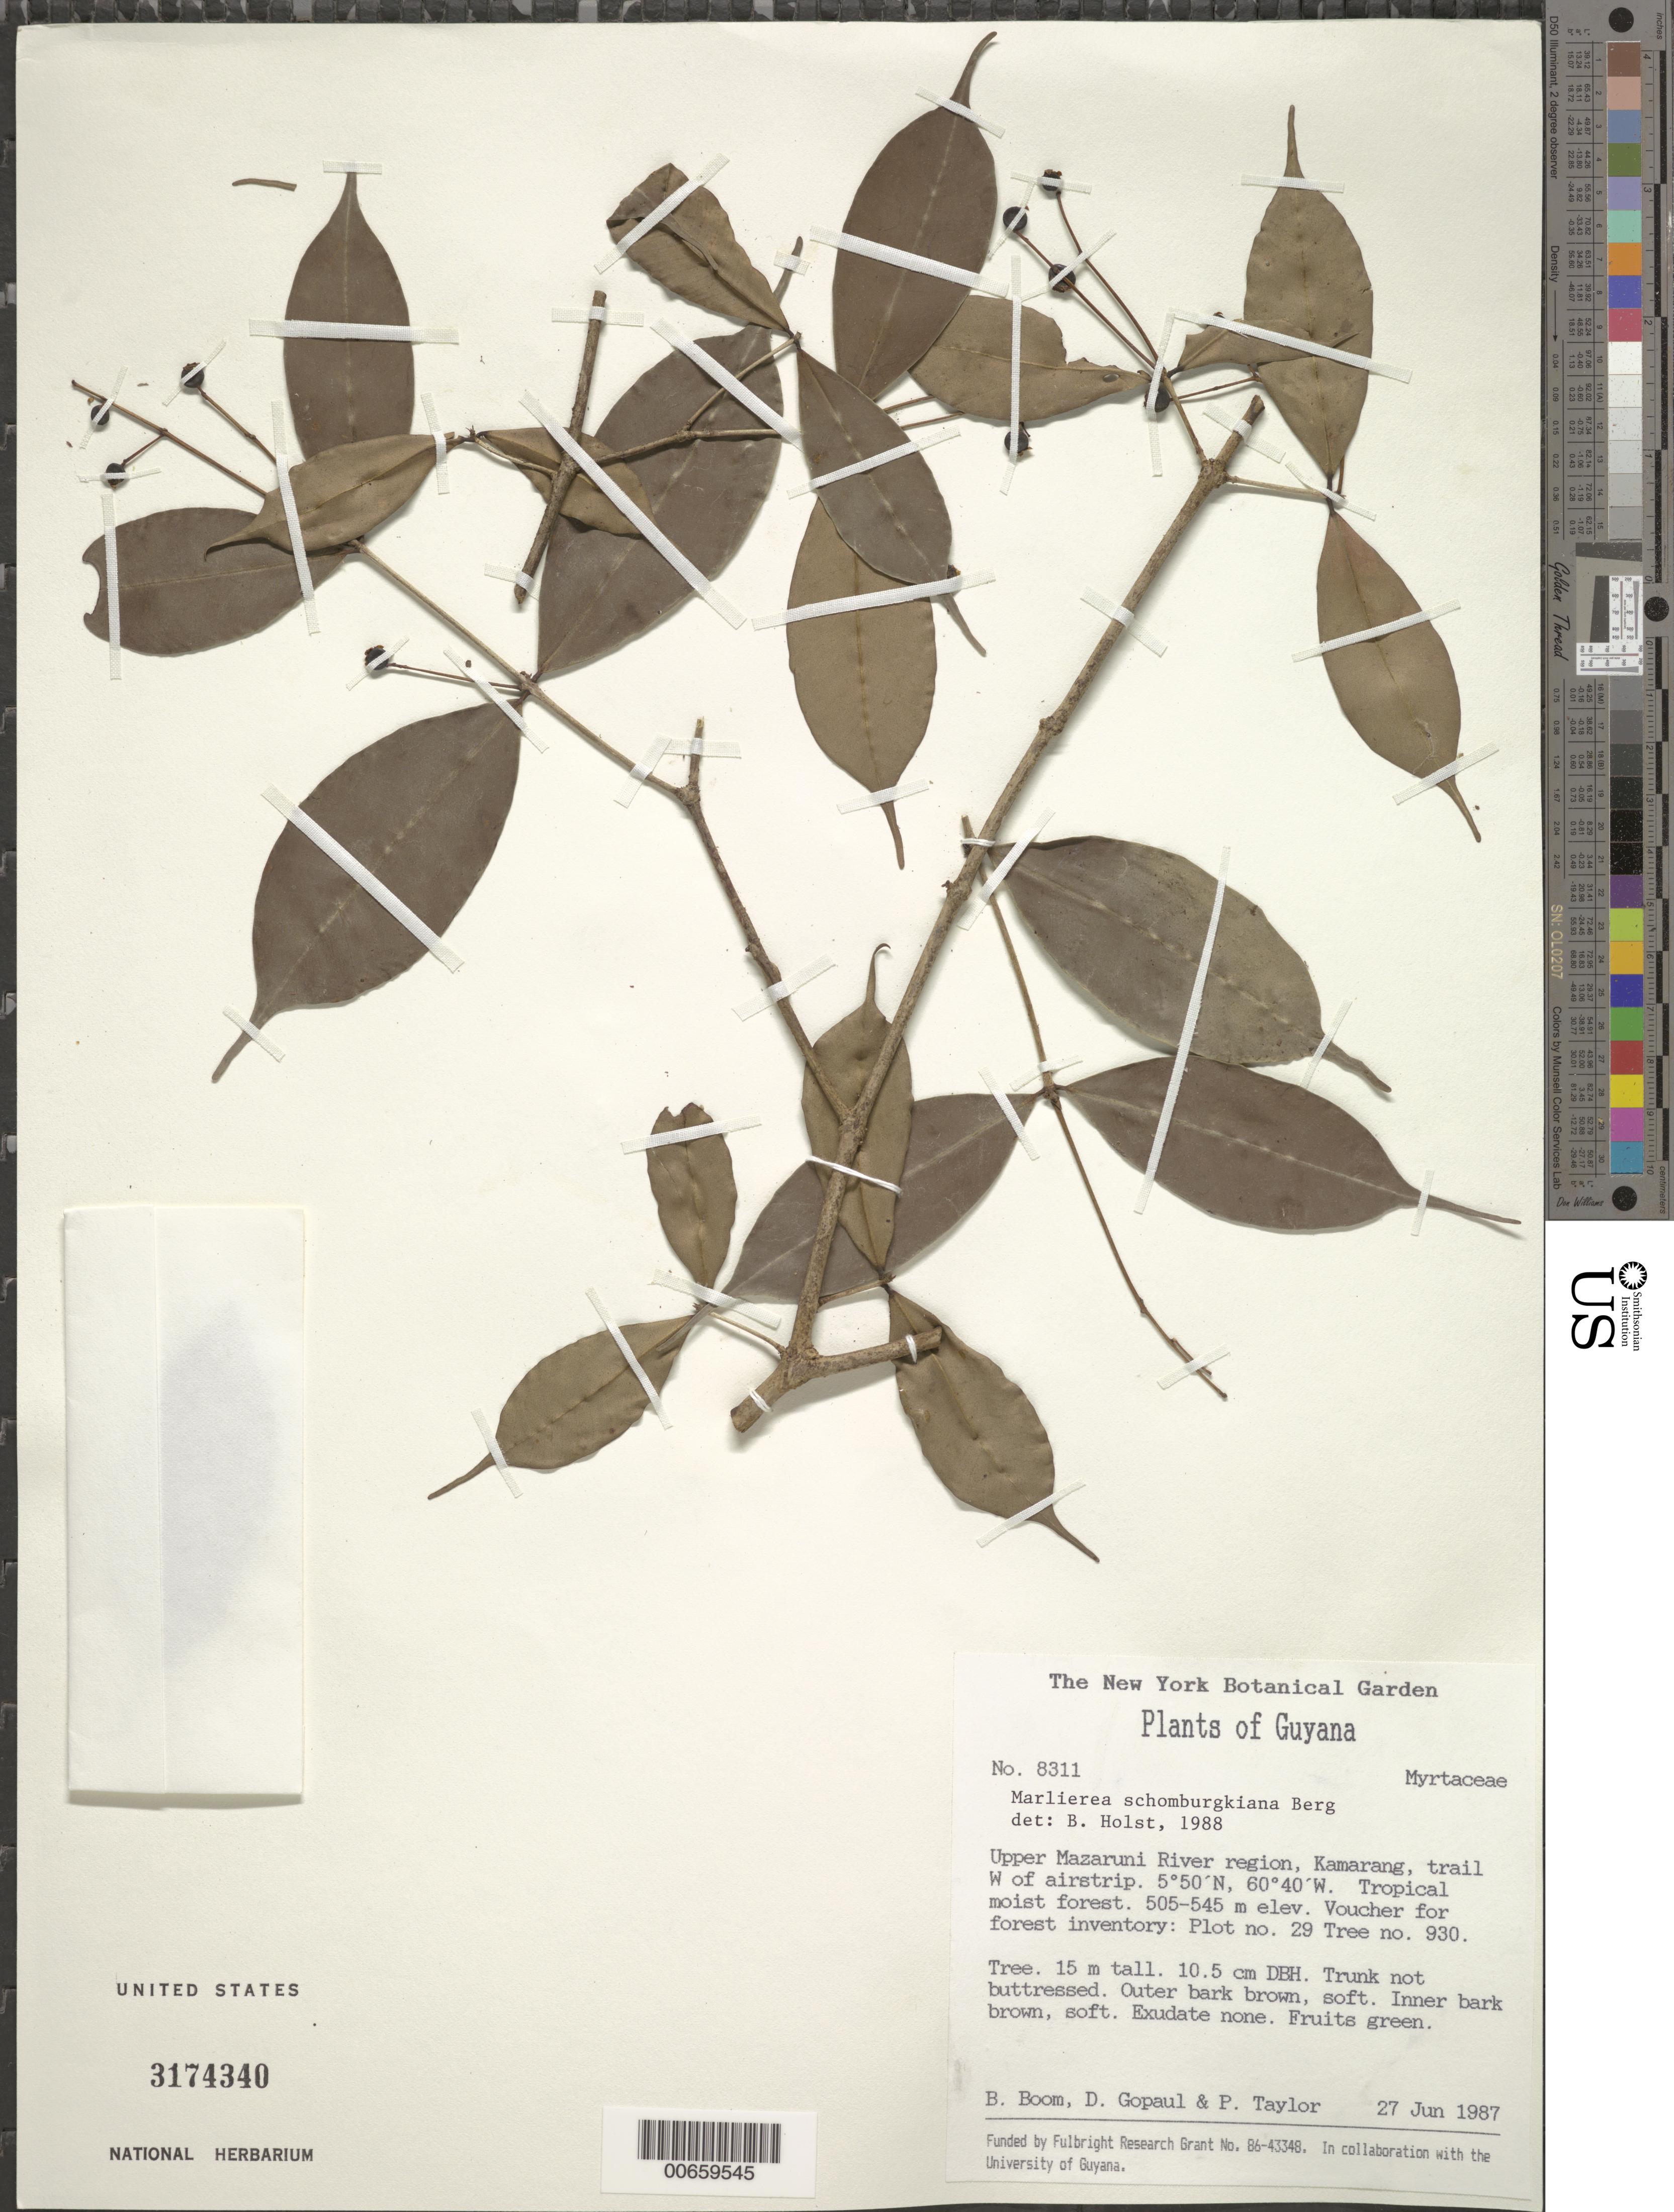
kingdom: Plantae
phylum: Tracheophyta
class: Magnoliopsida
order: Myrtales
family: Myrtaceae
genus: Myrcia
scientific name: Myrcia neoschomburgkiana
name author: E. Lucas & C.E. Wilson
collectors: B. M. Boom, D. Gopaul & P. Taylor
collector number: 8311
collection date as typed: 27-Jun-87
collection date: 1987-06-27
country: Guyana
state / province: Cuyuni-Mazaruni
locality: Kamarang, upper Mazaruni R.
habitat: Tropical moist forest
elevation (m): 505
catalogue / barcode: US 3174340